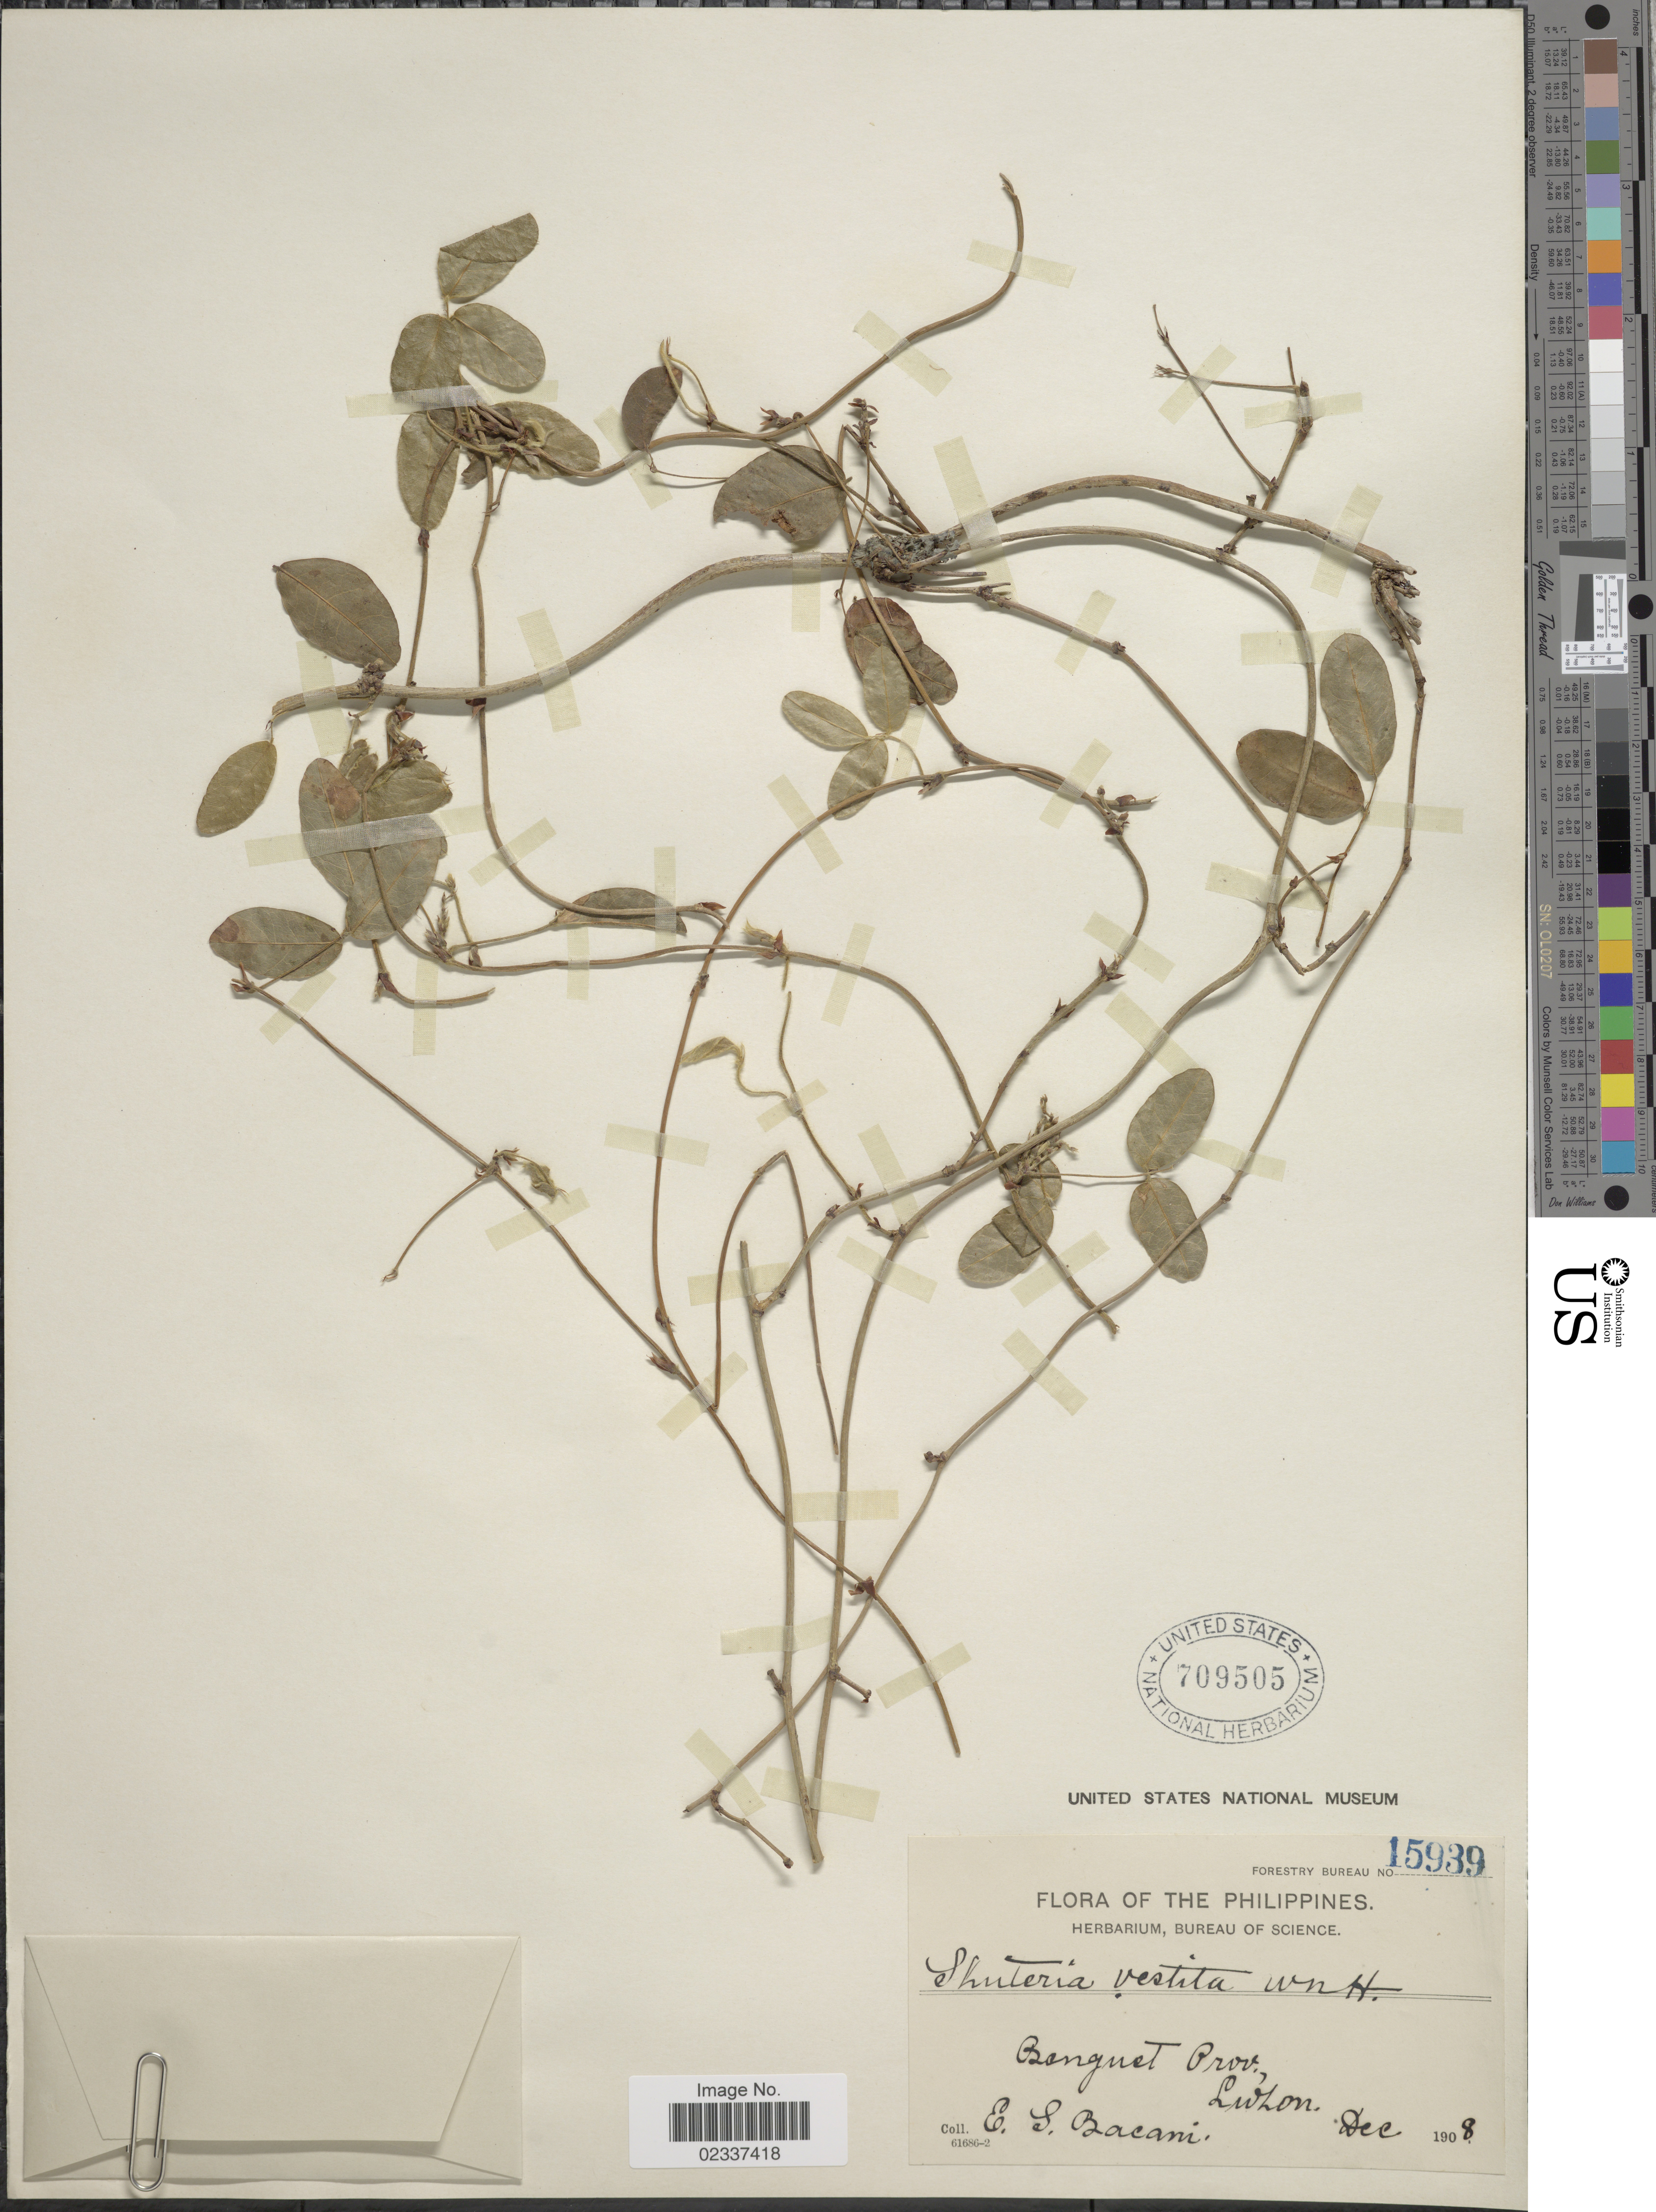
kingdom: Plantae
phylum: Tracheophyta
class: Magnoliopsida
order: Fabales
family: Fabaceae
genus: Shuteria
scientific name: Shuteria vestita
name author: Wight & Arn.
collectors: E. Bacani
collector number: Forestry Bureau 15939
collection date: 1908-12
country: Philippines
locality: Benguet Prov., Luzon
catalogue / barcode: US 709505